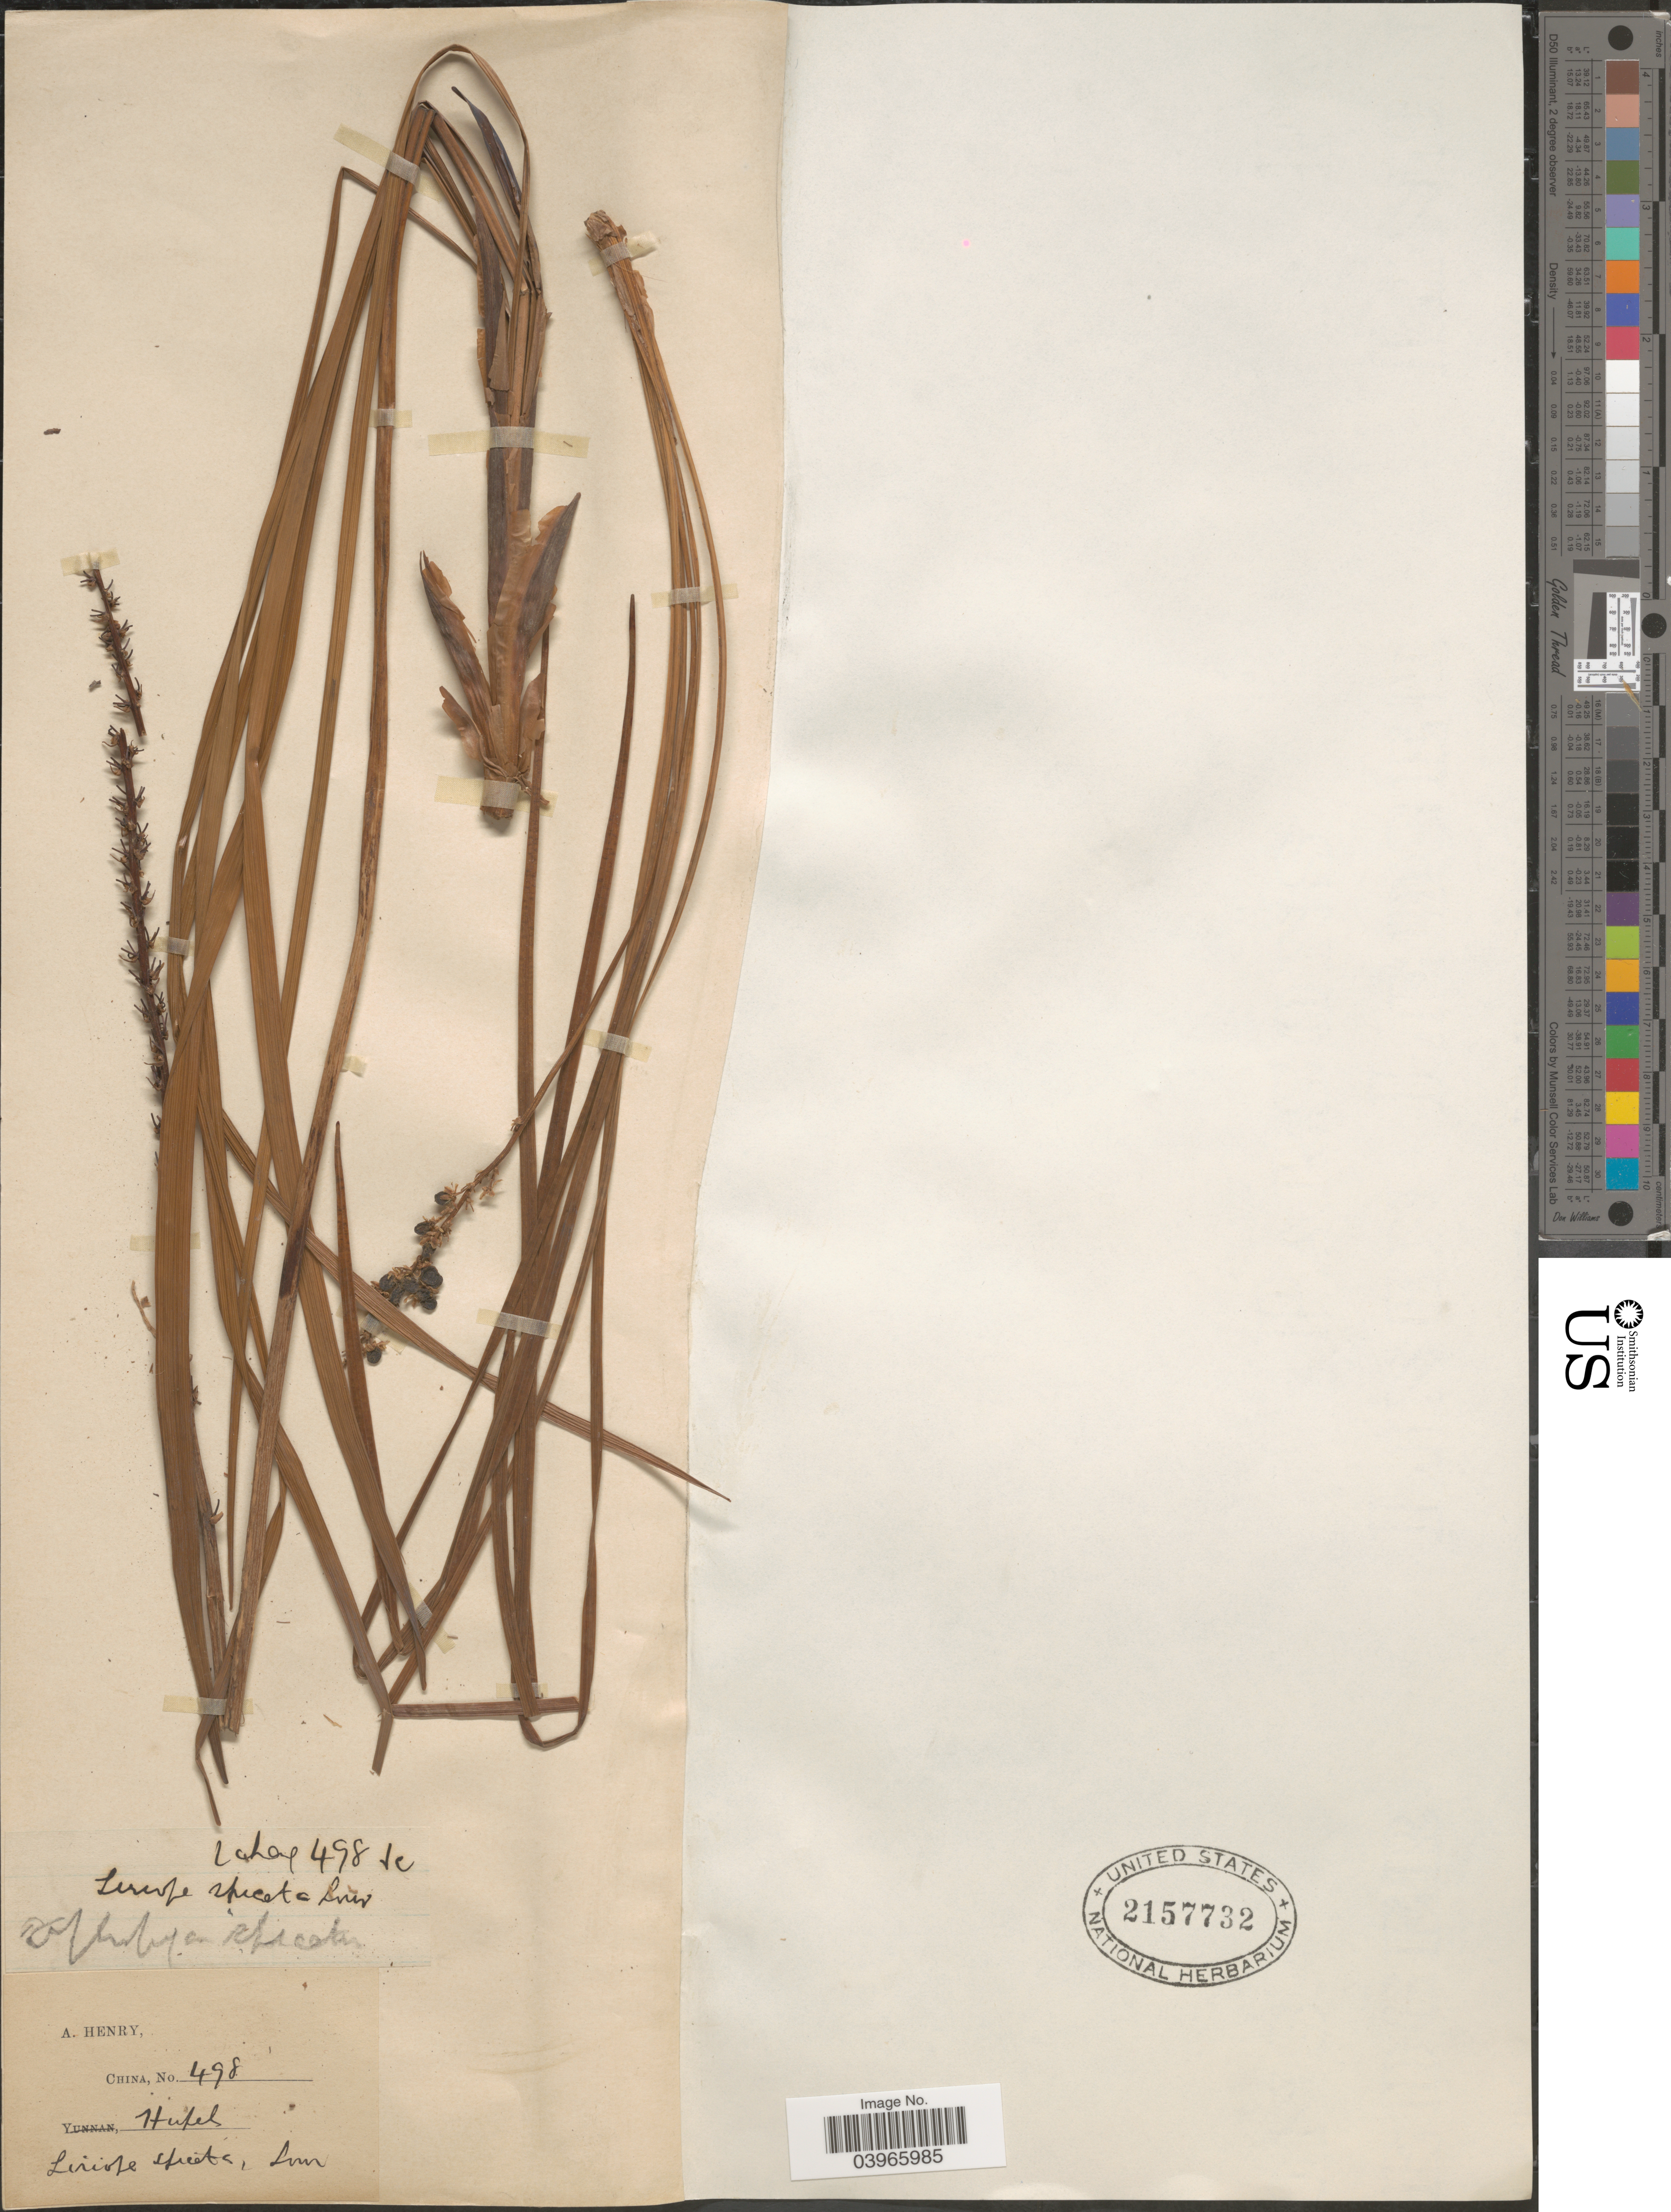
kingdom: Plantae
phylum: Tracheophyta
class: Liliopsida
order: Asparagales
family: Asparagaceae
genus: Liriope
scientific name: Liriope spicata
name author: Lour.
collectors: A. Henry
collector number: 498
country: China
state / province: Hubei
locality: Hupeh.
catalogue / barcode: US 2157732